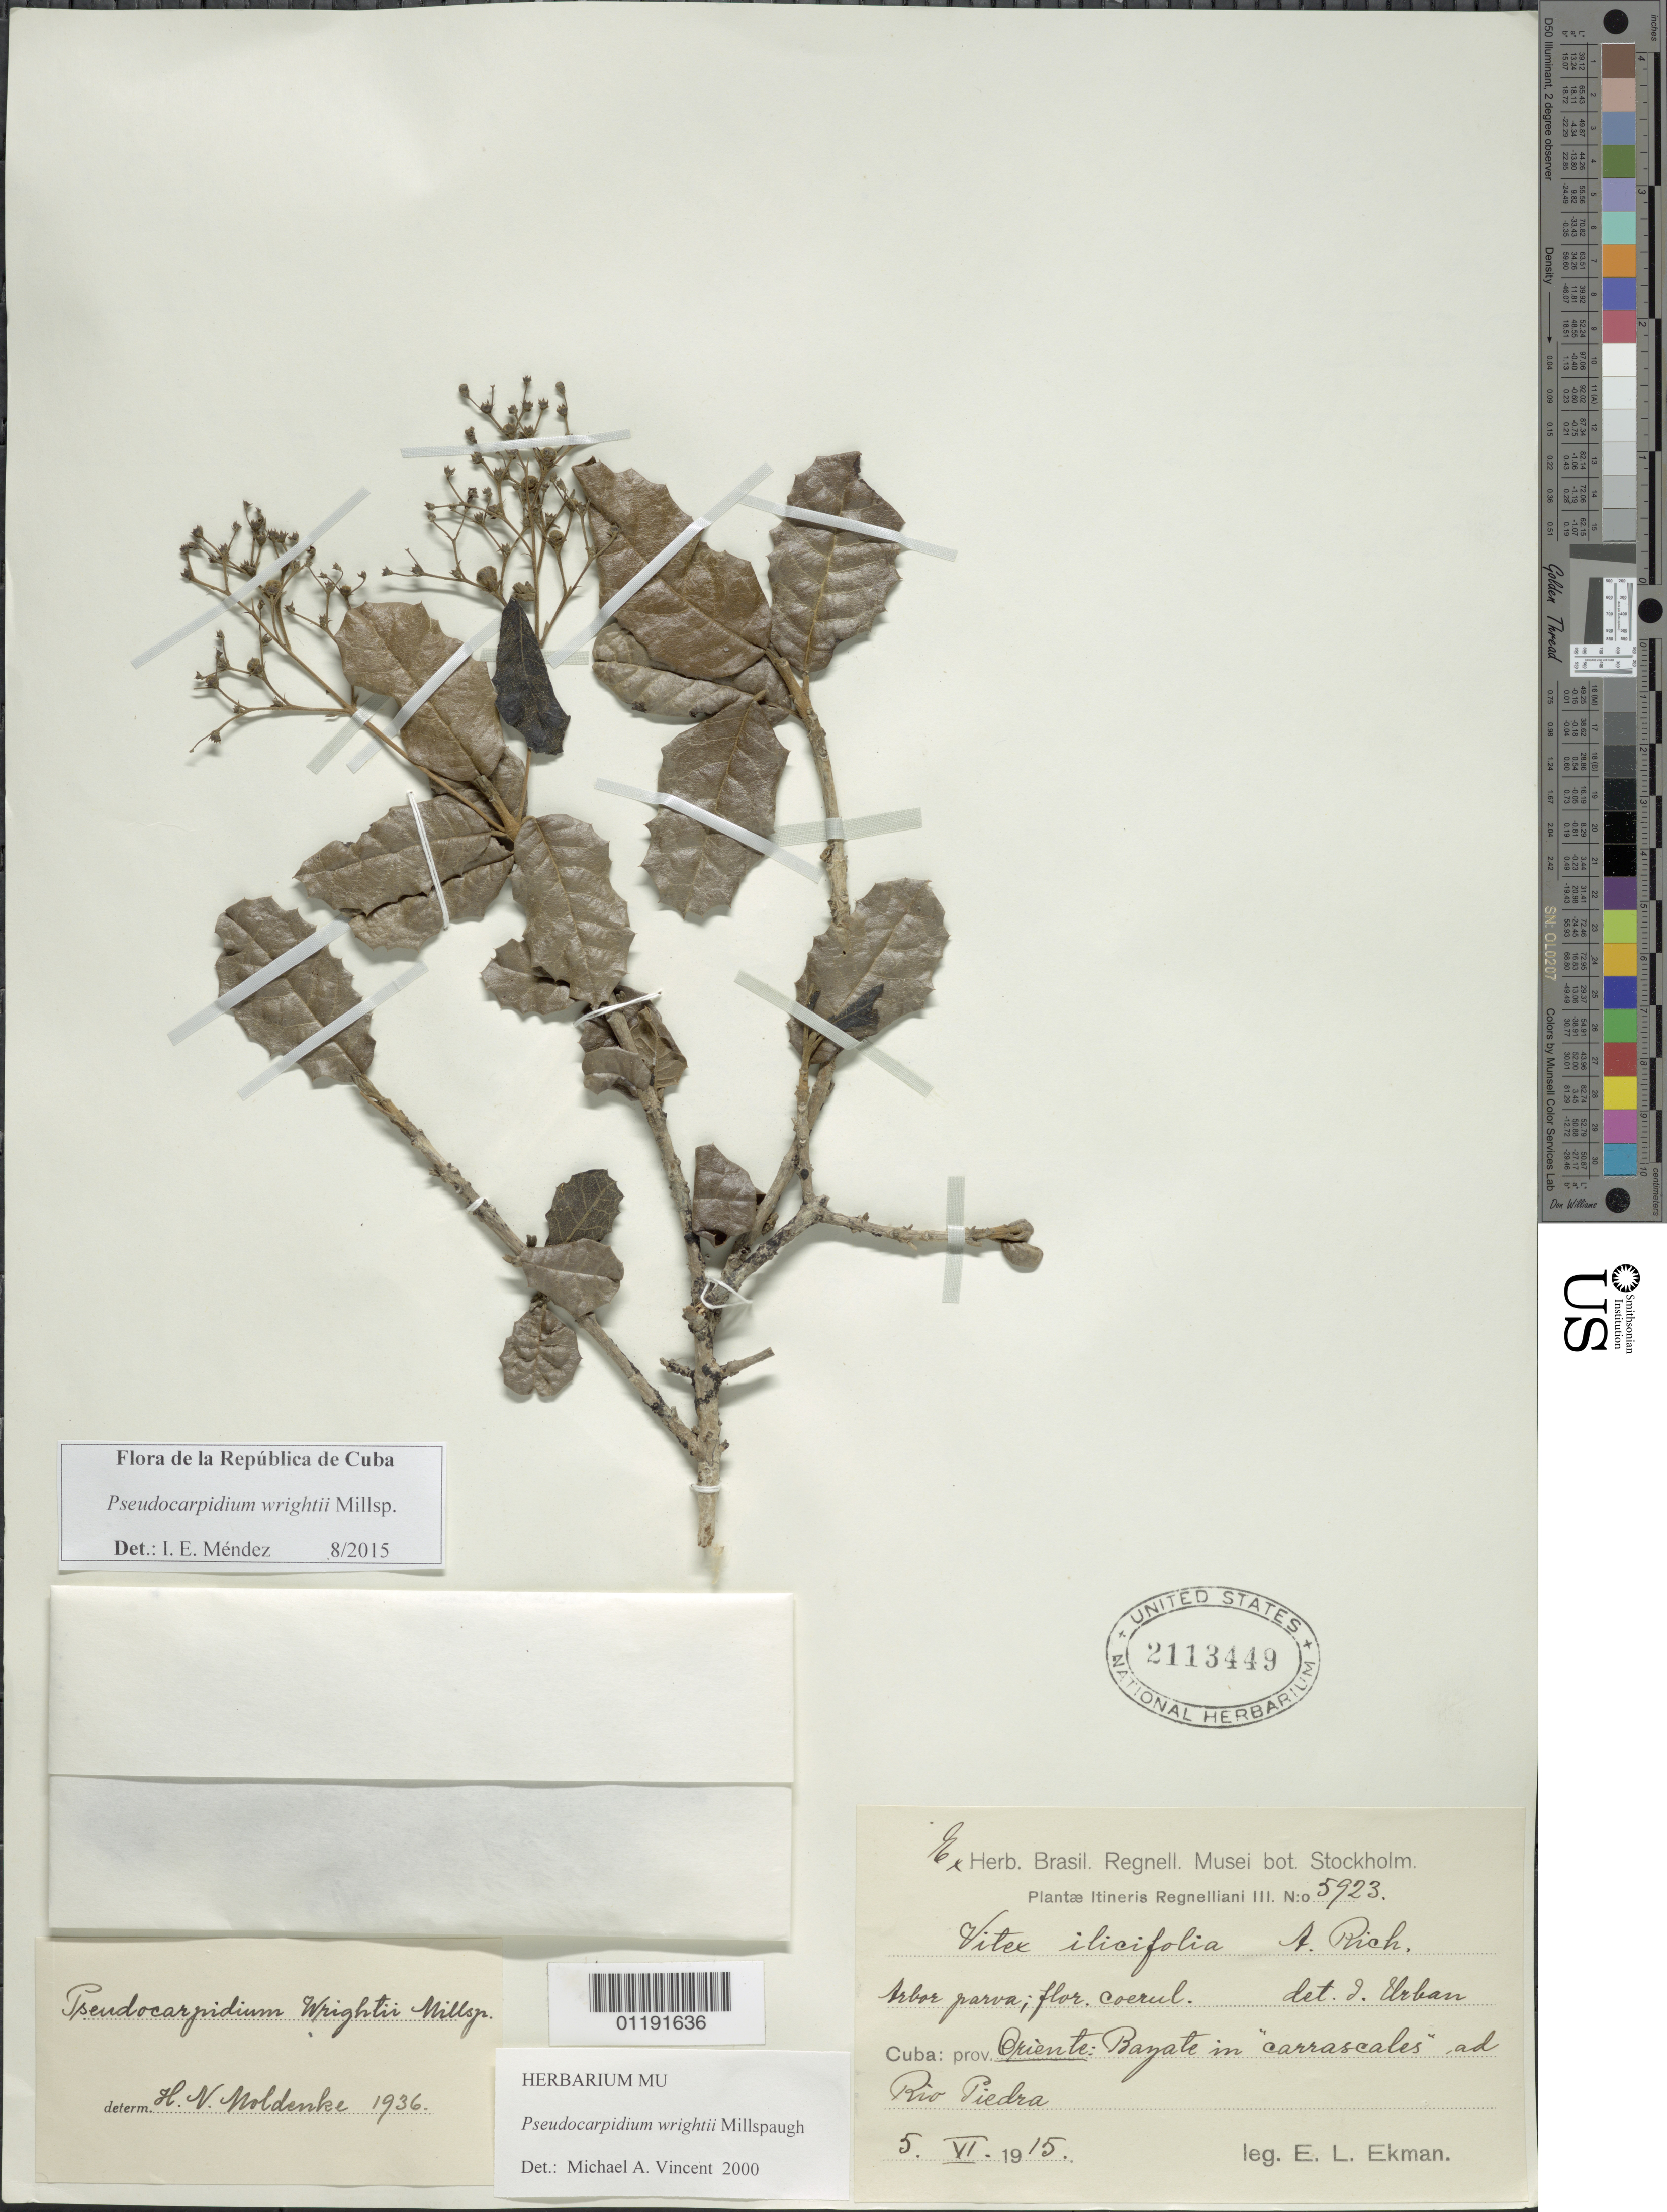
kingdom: Plantae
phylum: Tracheophyta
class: Magnoliopsida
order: Lamiales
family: Lamiaceae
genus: Pseudocarpidium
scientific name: Pseudocarpidium wrightii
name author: Millsp.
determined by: Méndez, I. E.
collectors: E. L. Ekman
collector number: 5923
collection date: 1915-06-05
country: Cuba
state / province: Oriente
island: Cuba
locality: Bayate, Rio Piedra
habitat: Carrascales, near river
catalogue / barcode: US 2113449